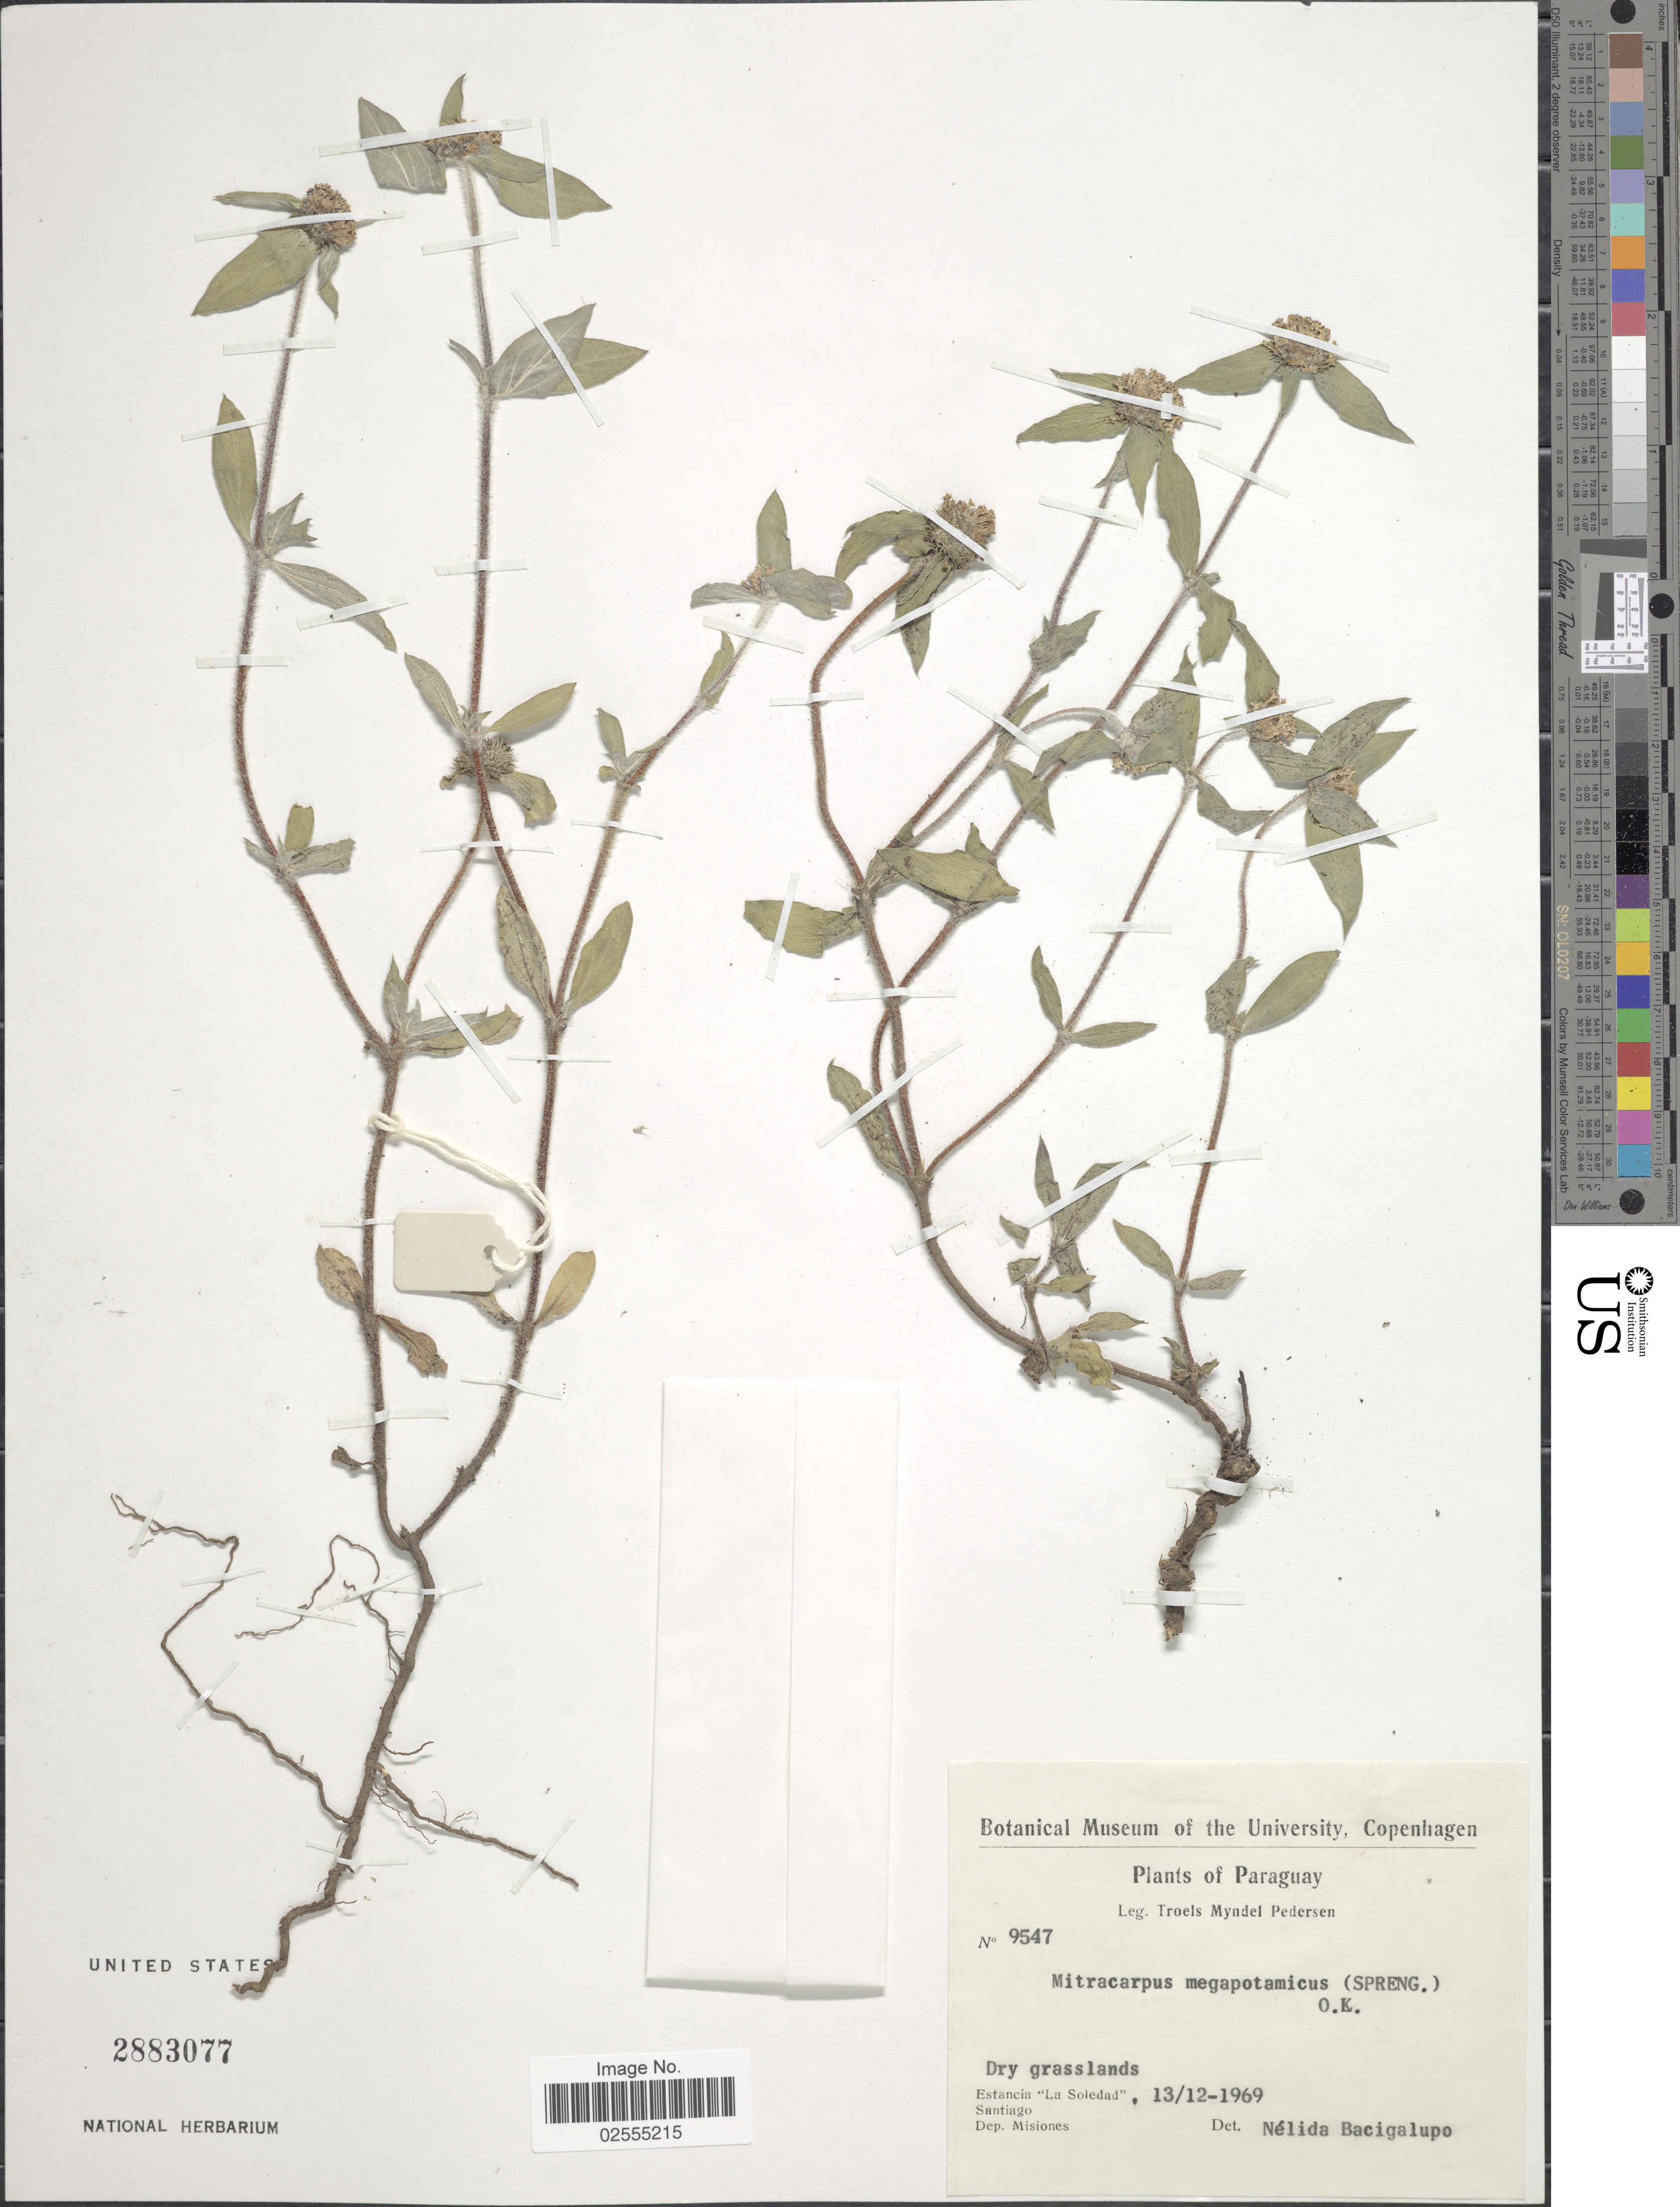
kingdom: Plantae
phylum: Tracheophyta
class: Magnoliopsida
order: Gentianales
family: Rubiaceae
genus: Mitracarpus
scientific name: Mitracarpus megapotamicus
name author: (Spreng.) Kuntze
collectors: T. Pederson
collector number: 9547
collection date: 1969-12-13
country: Paraguay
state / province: Misiones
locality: Estancia La Soledad, Santiago, Dep. Misiones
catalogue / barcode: US 2883077